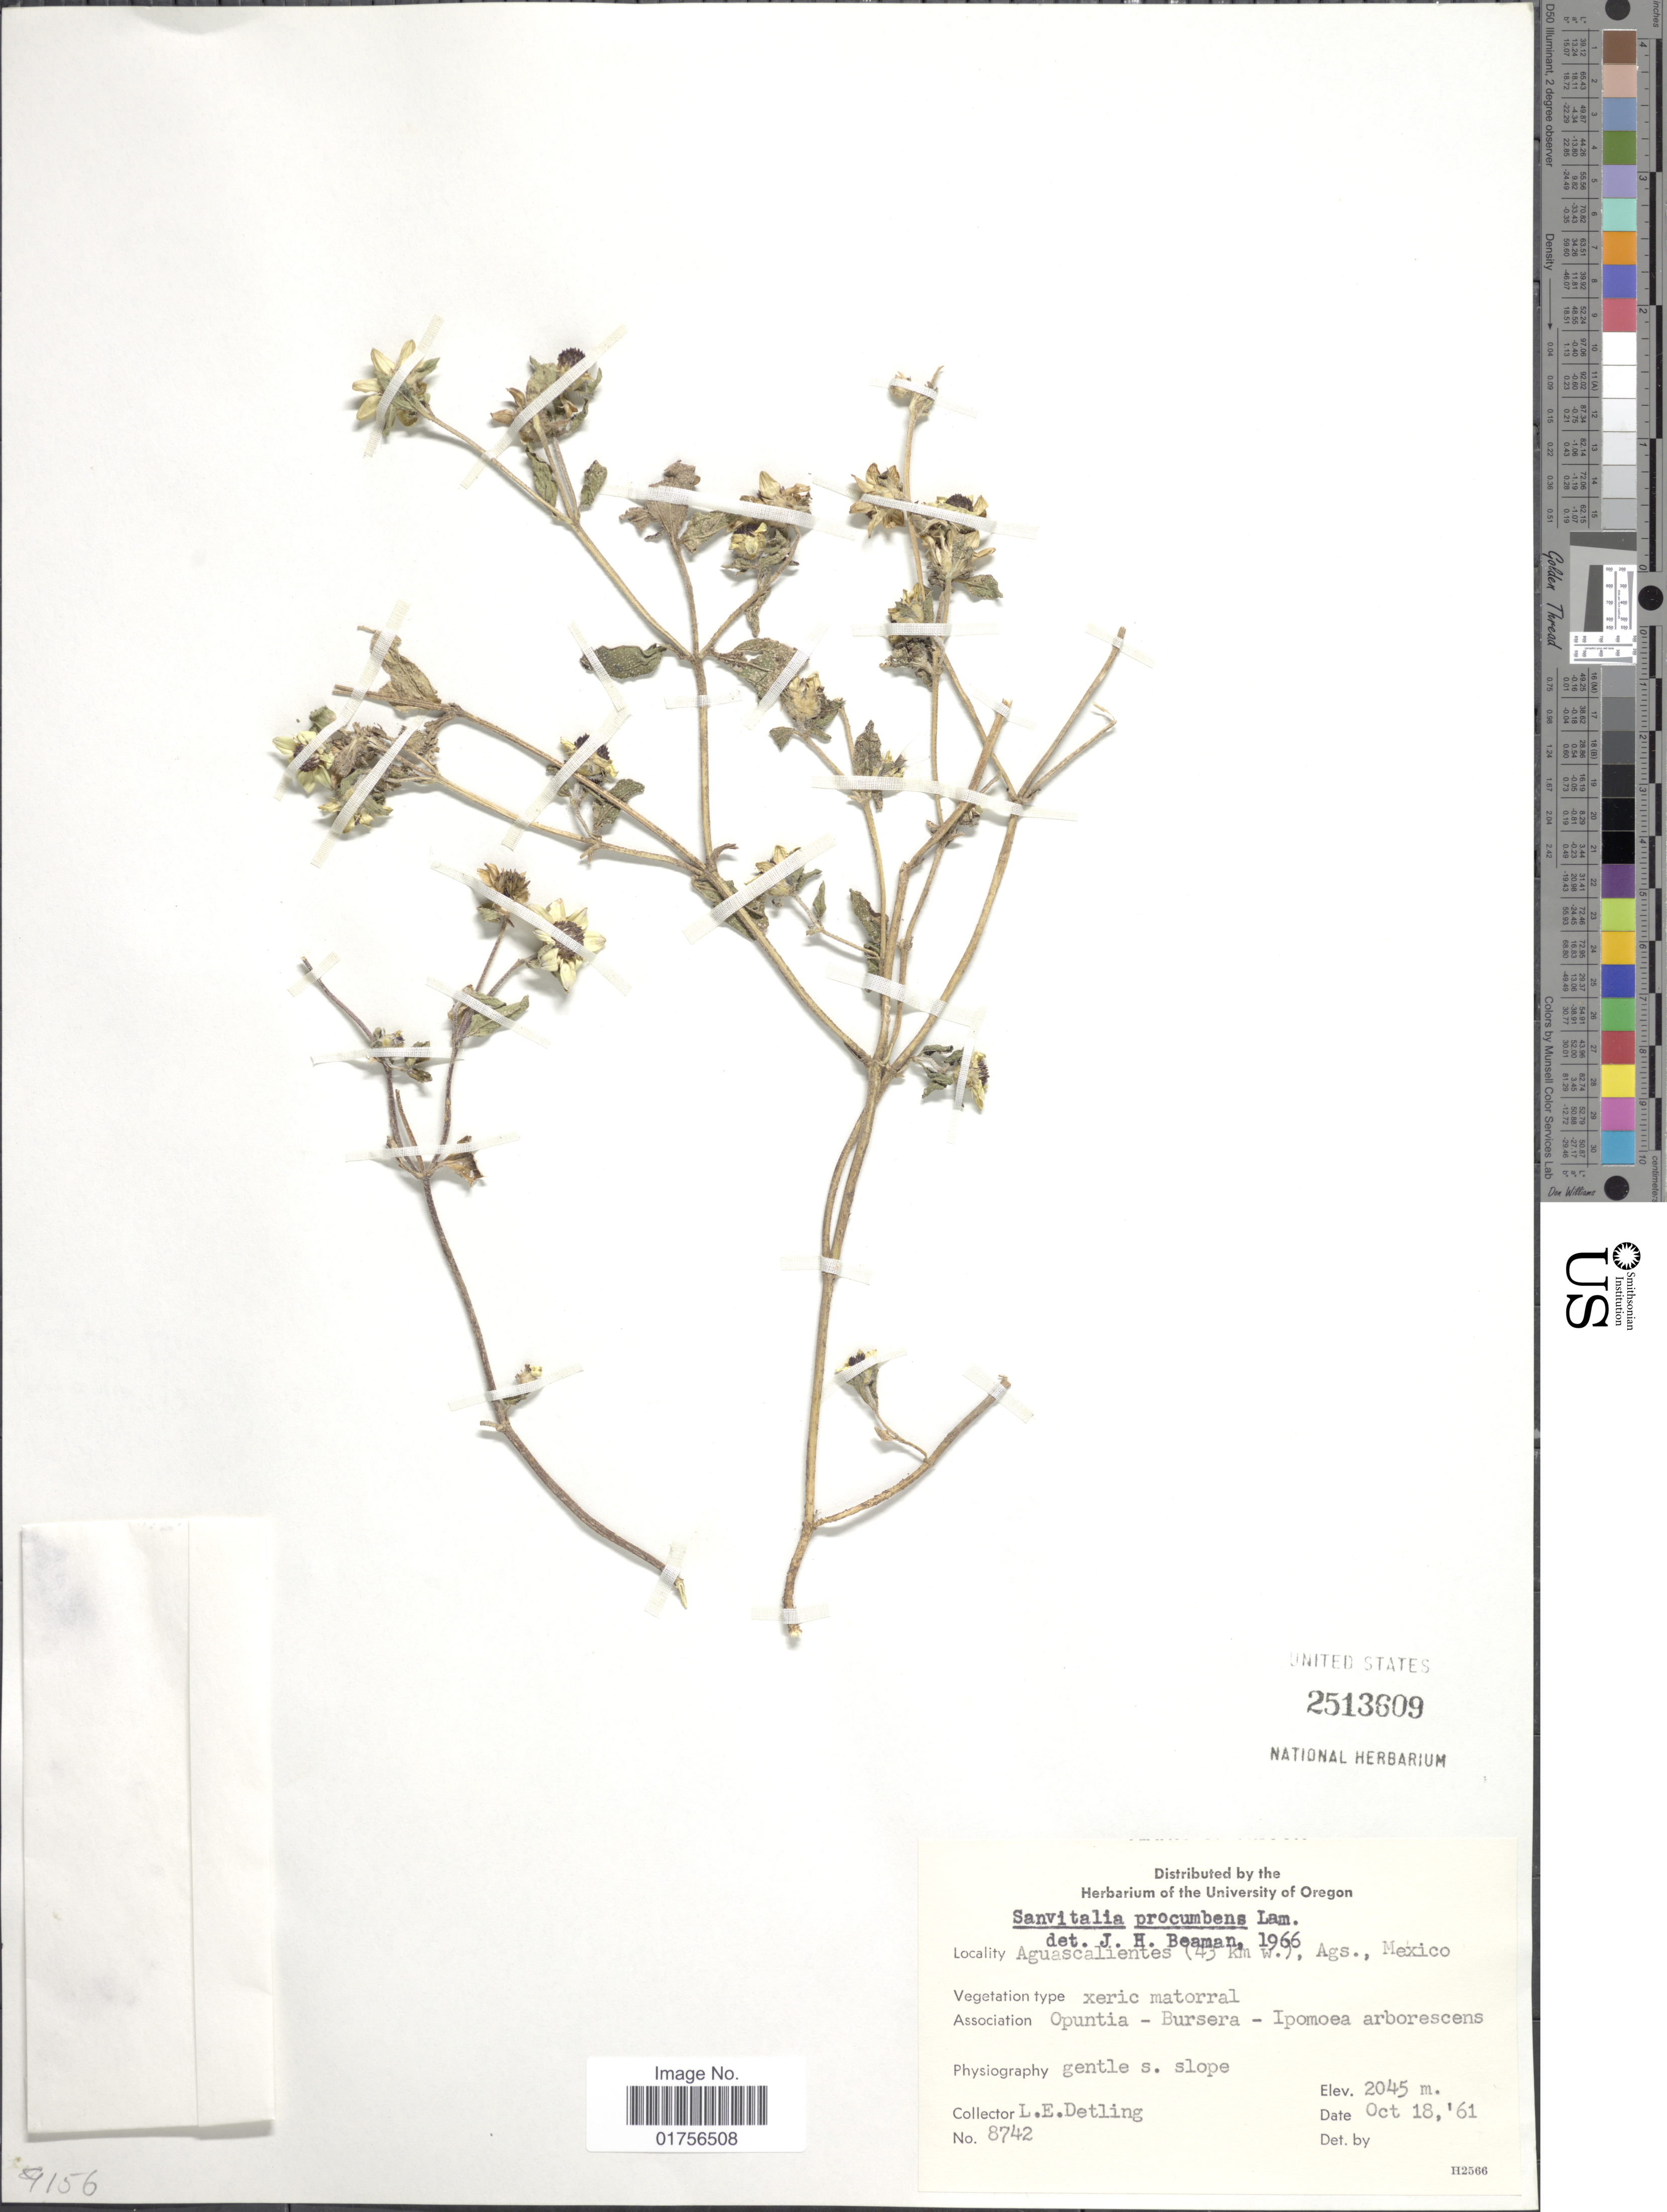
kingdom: Plantae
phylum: Tracheophyta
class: Magnoliopsida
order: Asterales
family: Asteraceae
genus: Sanvitalia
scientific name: Sanvitalia procumbens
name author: Lam.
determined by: Skibicki, Samuel V.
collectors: L. E. Detling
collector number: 8742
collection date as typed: Transcribed d/m/y: 18/10/61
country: Mexico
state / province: Aguascalientes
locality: Aguascalientes (43 km W.), Ags., Mexico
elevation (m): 2045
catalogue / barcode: US 2513609